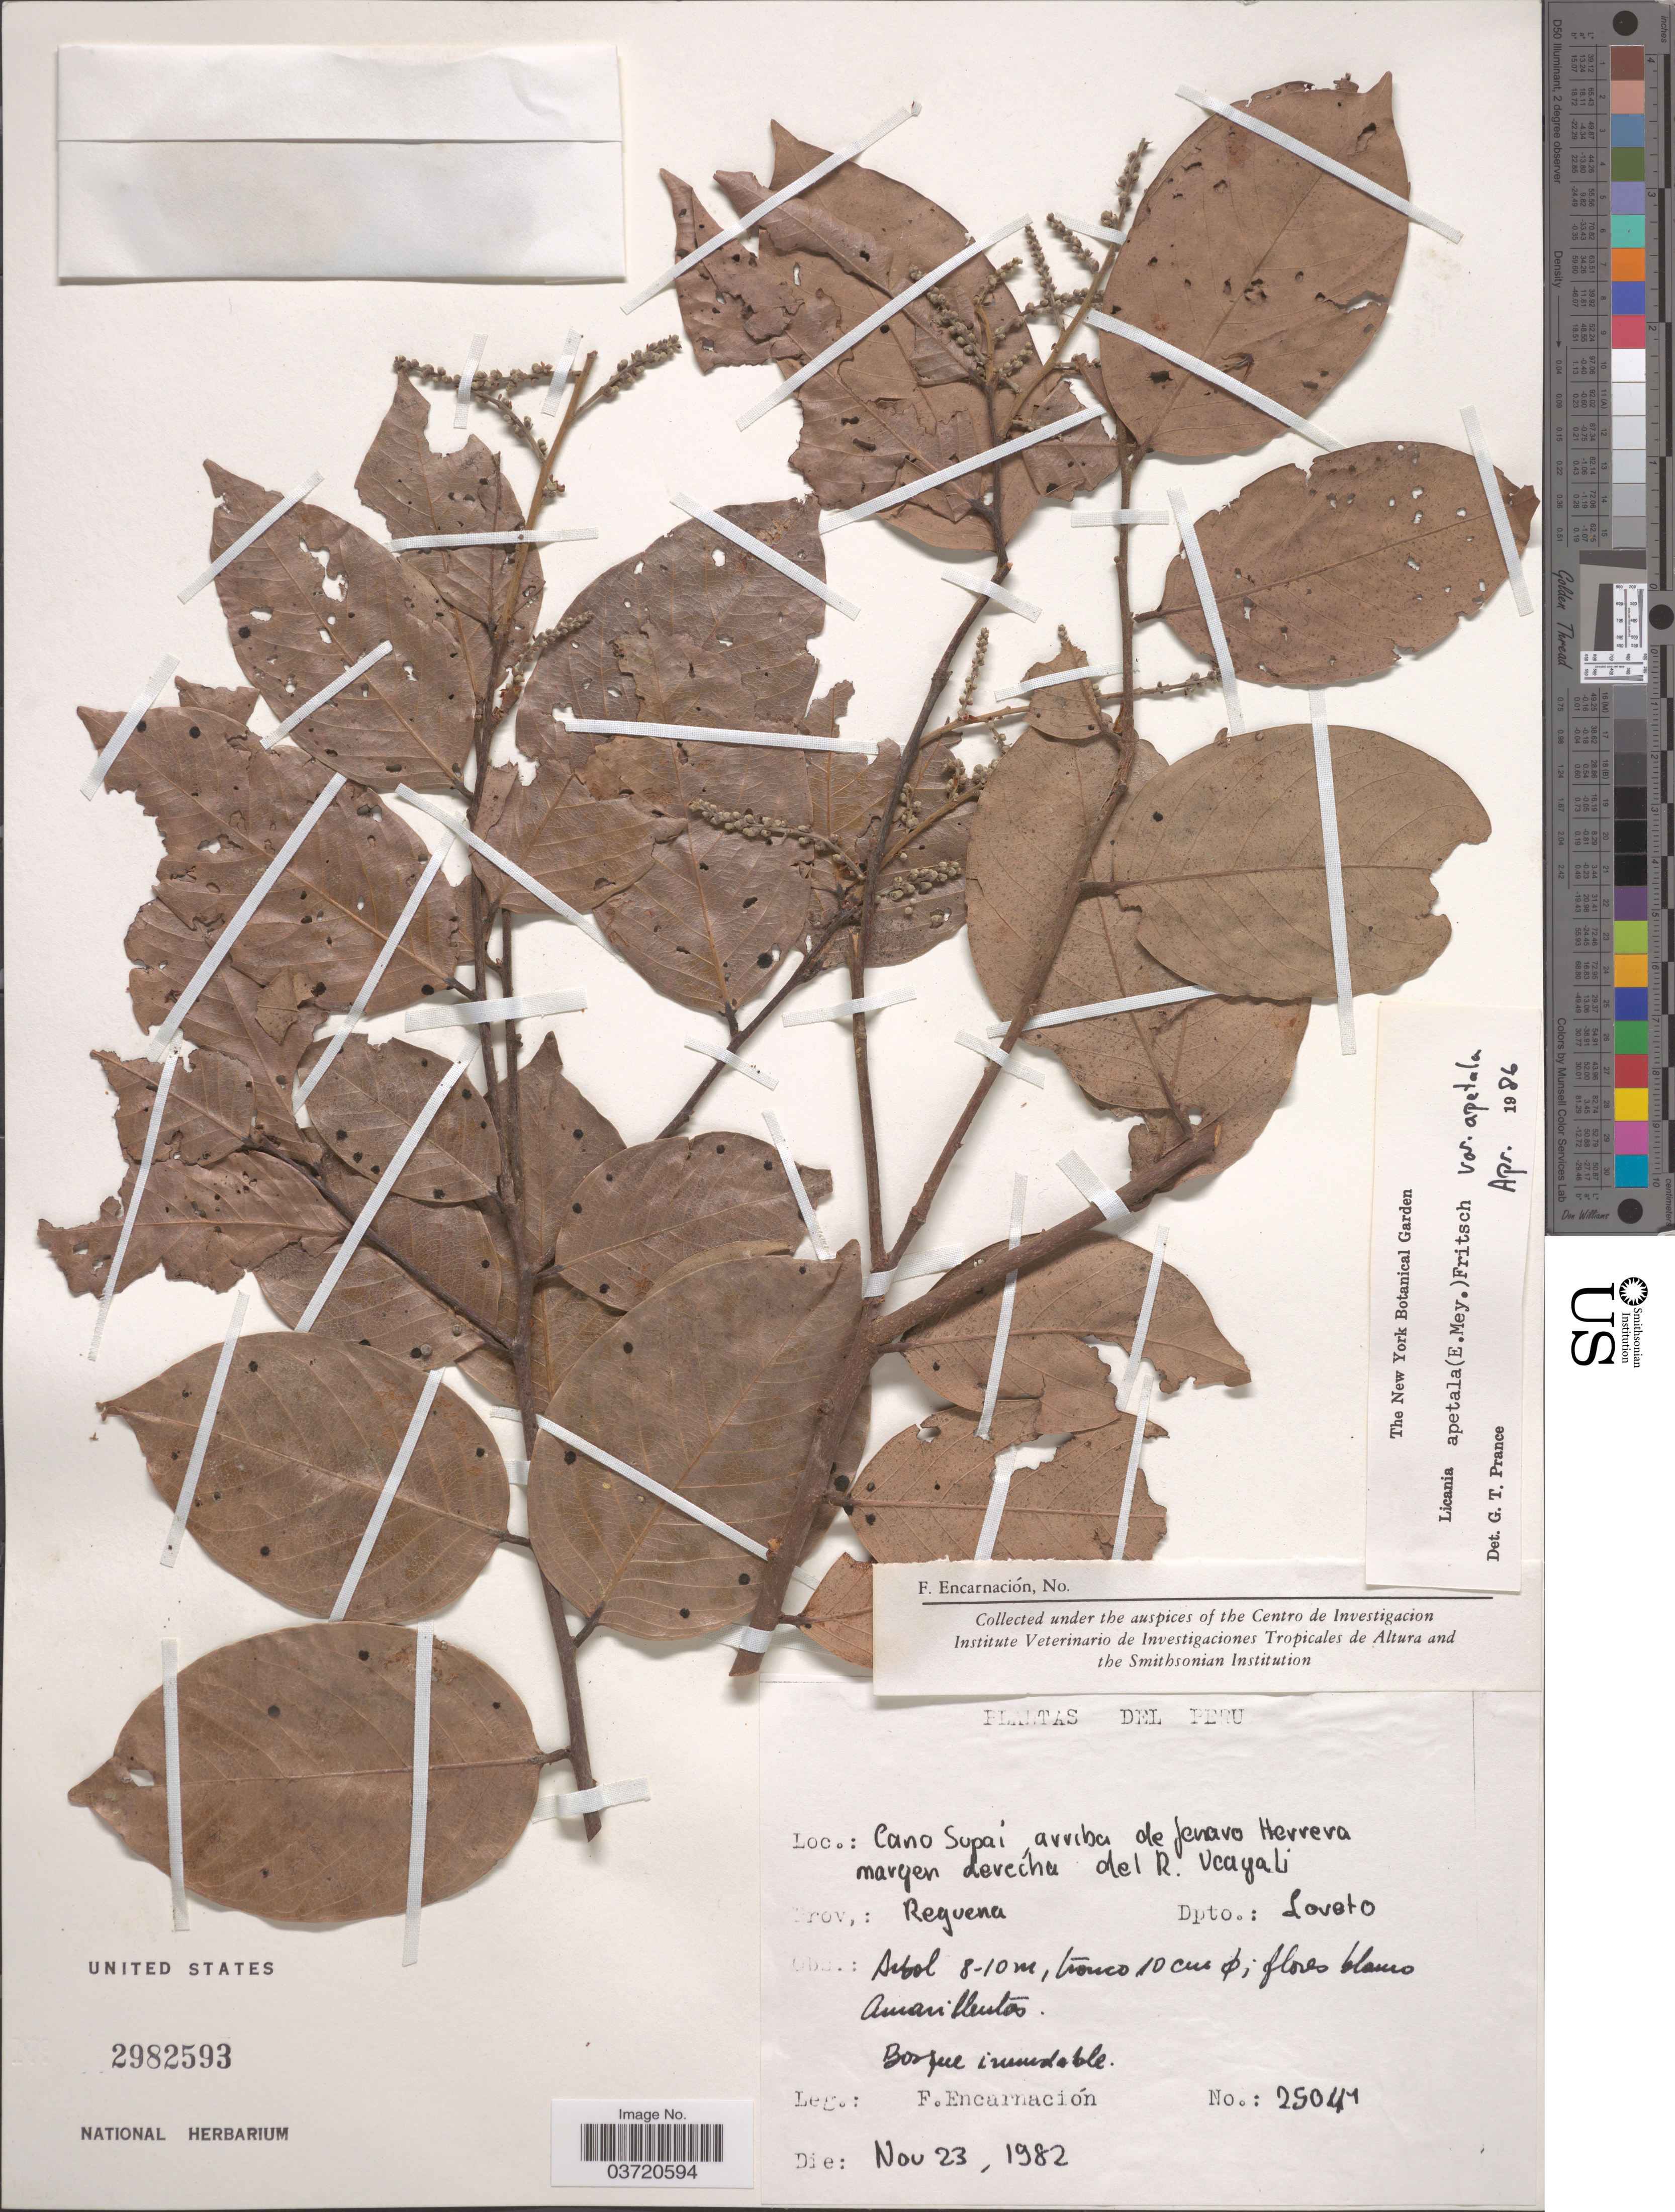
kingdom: Plantae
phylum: Tracheophyta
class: Magnoliopsida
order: Malpighiales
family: Chrysobalanaceae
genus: Leptobalanus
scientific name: Leptobalanus apetalus var. apertus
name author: (Benth.) Sothers & Prance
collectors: F. Encarnación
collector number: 25041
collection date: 1982-11-23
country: Peru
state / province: Loreto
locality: Cano Supai, arriba de Jenavo Herrera margen derecha del R. Ucayali. Prov.: Requena. Dpto.: Loreto.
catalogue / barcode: US 2982593